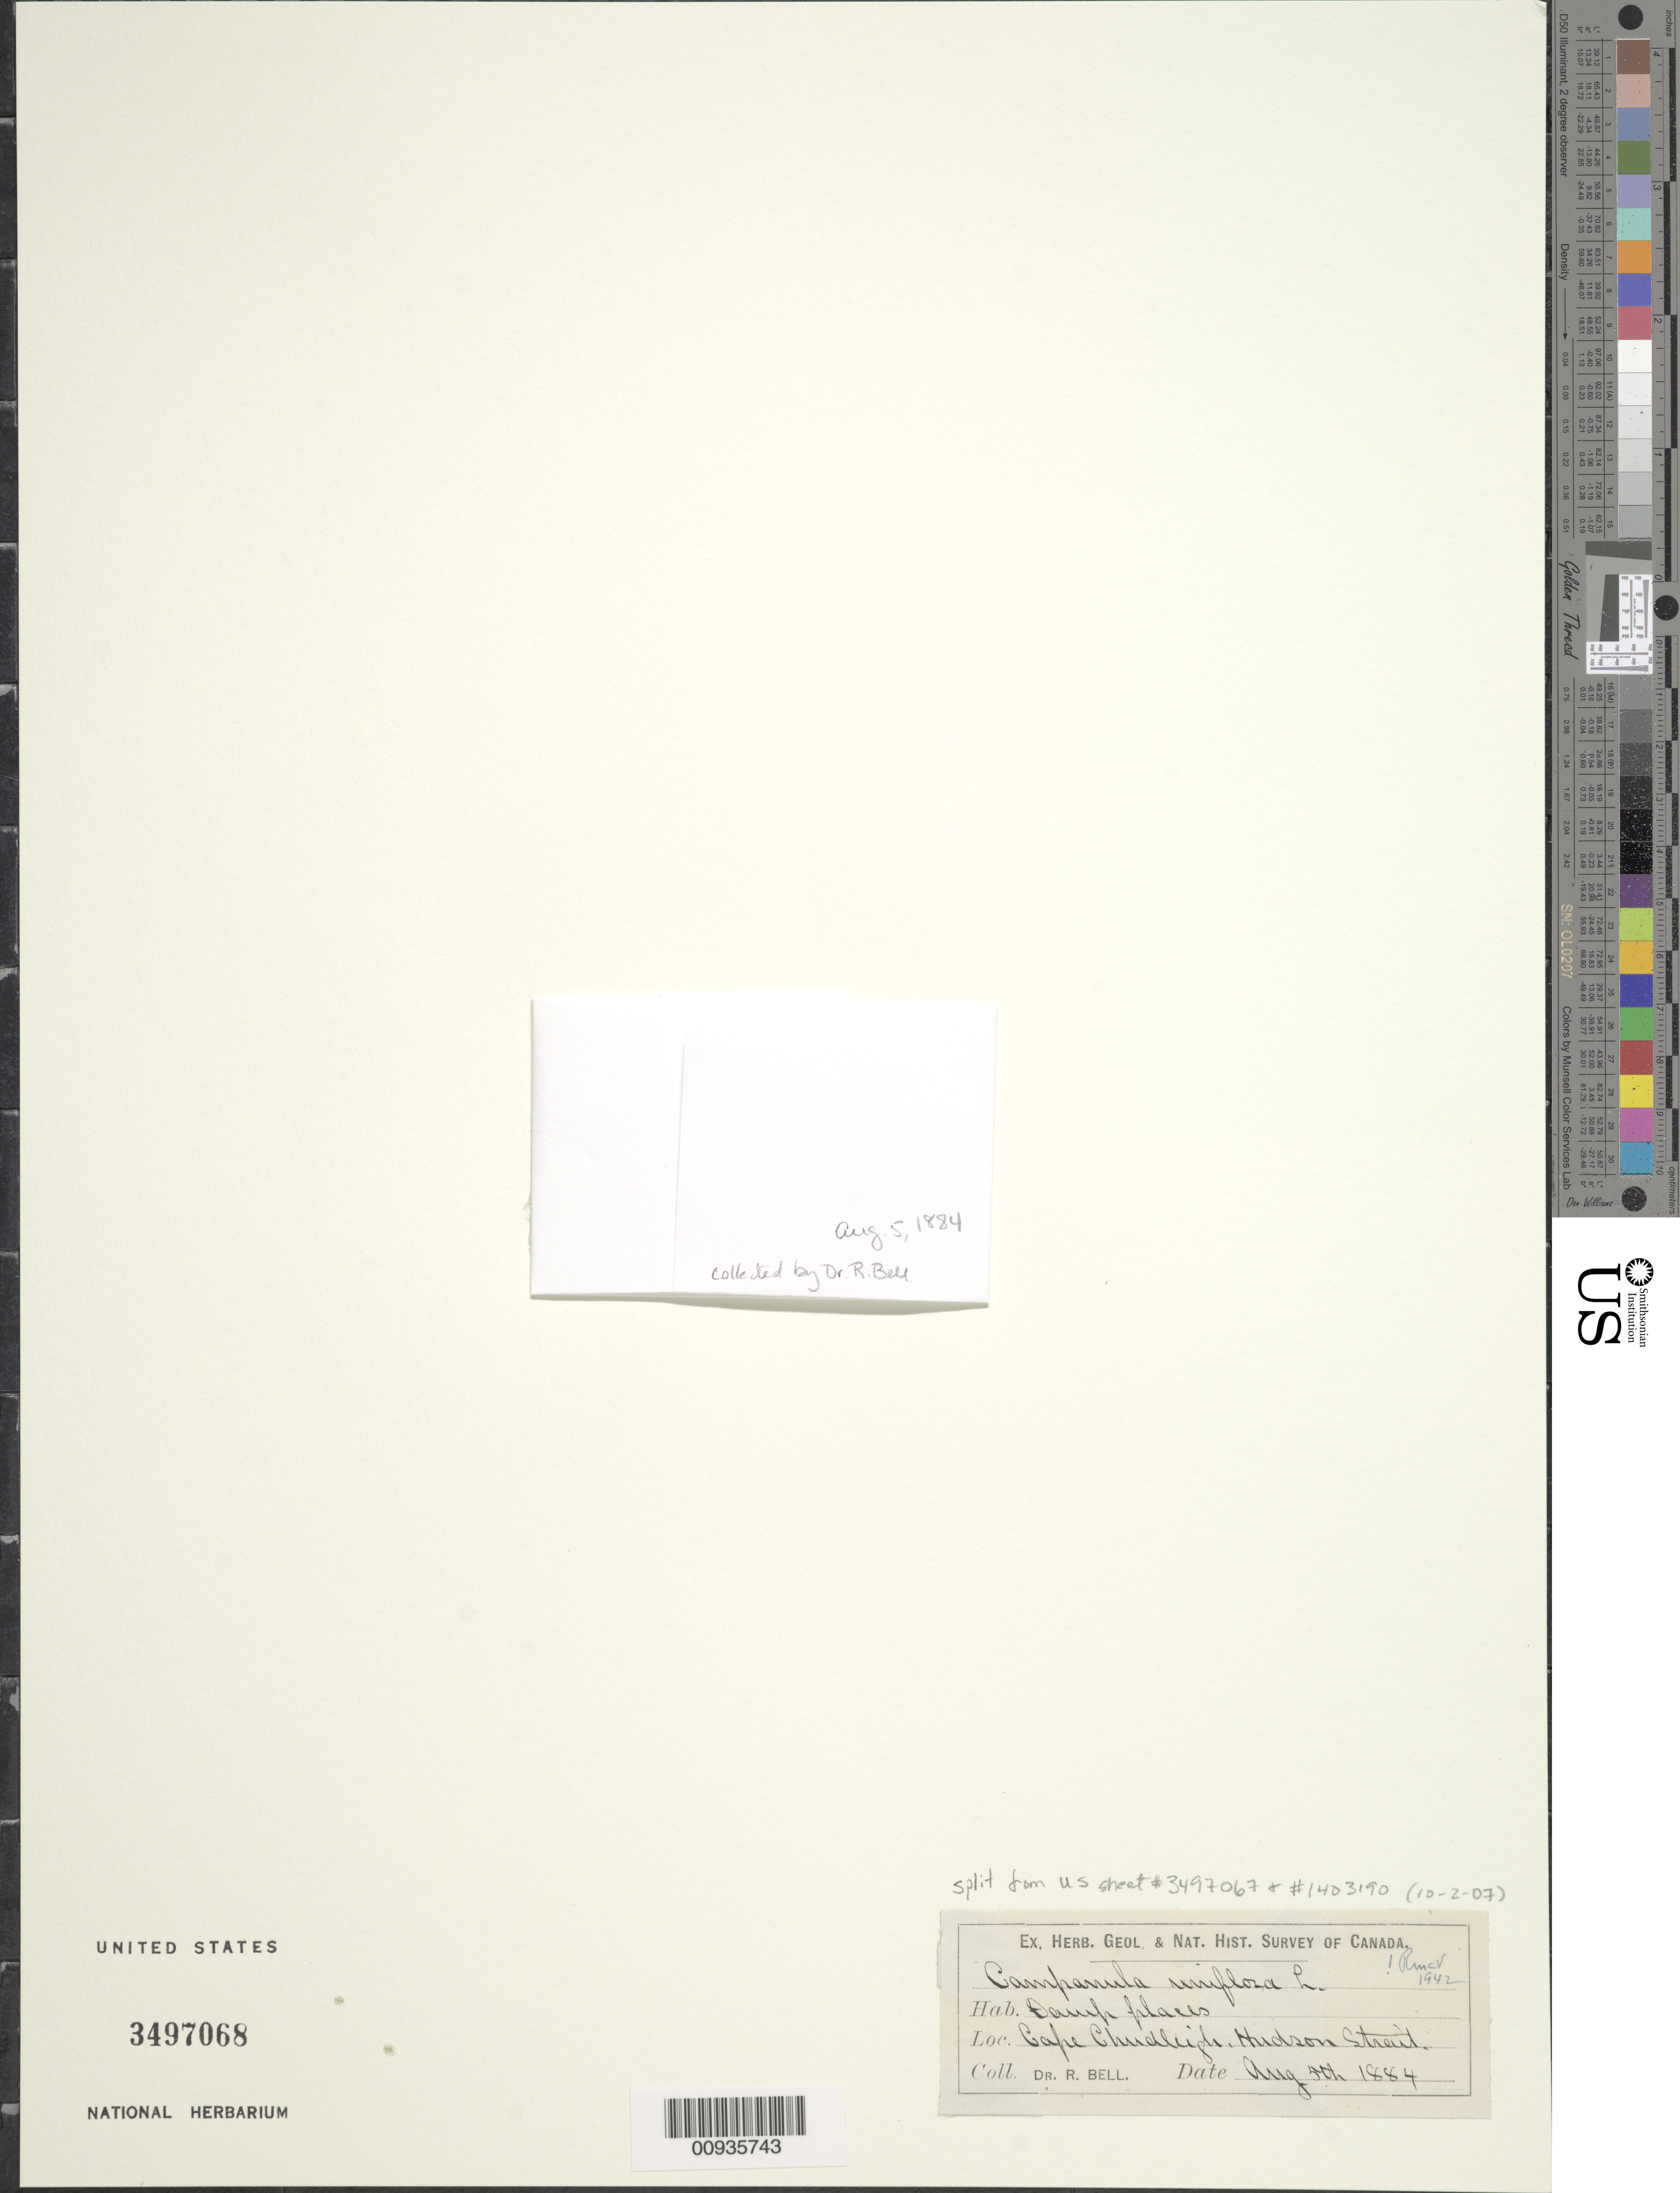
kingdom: Plantae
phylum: Tracheophyta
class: Magnoliopsida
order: Asterales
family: Campanulaceae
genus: Campanula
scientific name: Campanula uniflora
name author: L.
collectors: R. Bell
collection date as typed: August 5, 1884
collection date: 1884-08-05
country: Canada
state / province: Newfoundland and Labrador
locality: Cape Chudleigh, Hudson Strait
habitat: damp places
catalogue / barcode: US 3497068